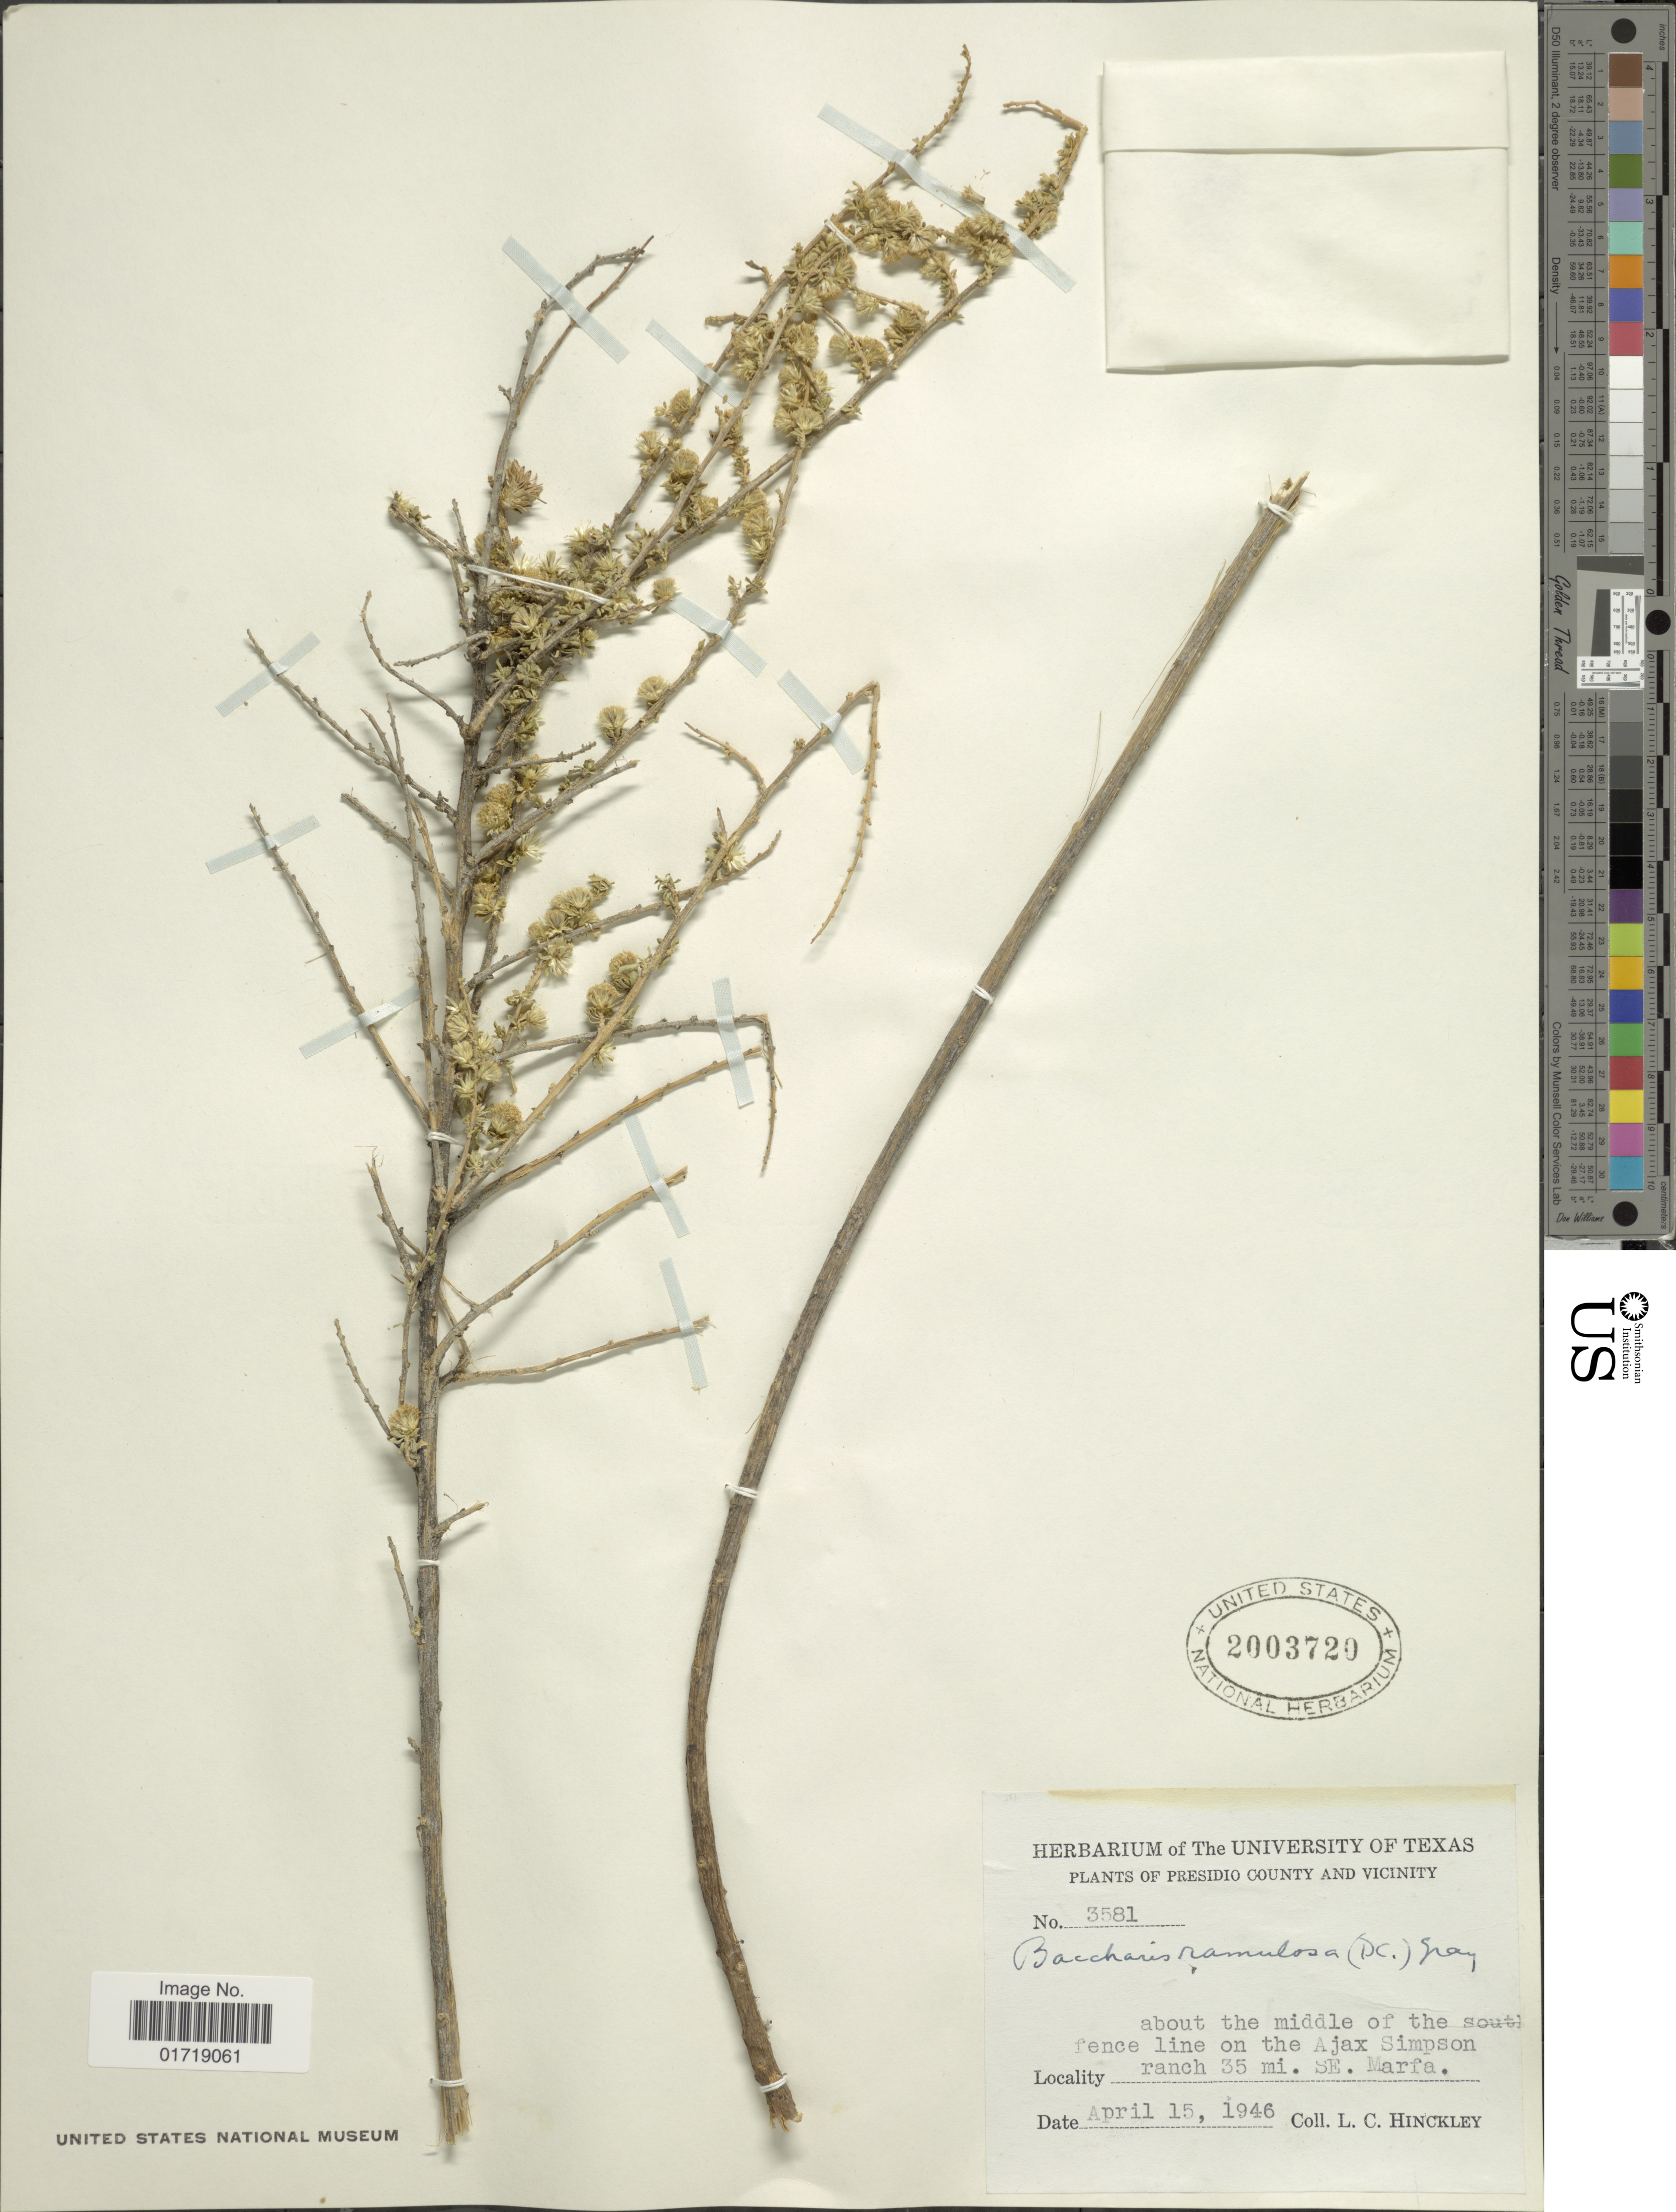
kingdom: Plantae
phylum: Tracheophyta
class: Magnoliopsida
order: Asterales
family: Asteraceae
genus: Baccharis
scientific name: Baccharis pteronioides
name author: DC.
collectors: L. Hinckley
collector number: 3581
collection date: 1946-04-15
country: United States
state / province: Texas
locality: Presidio County and Vicinity, about the middle of the south fence line on the Ajax Simpson ranch 35 mi. SE. Marfa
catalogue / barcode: US 2003720